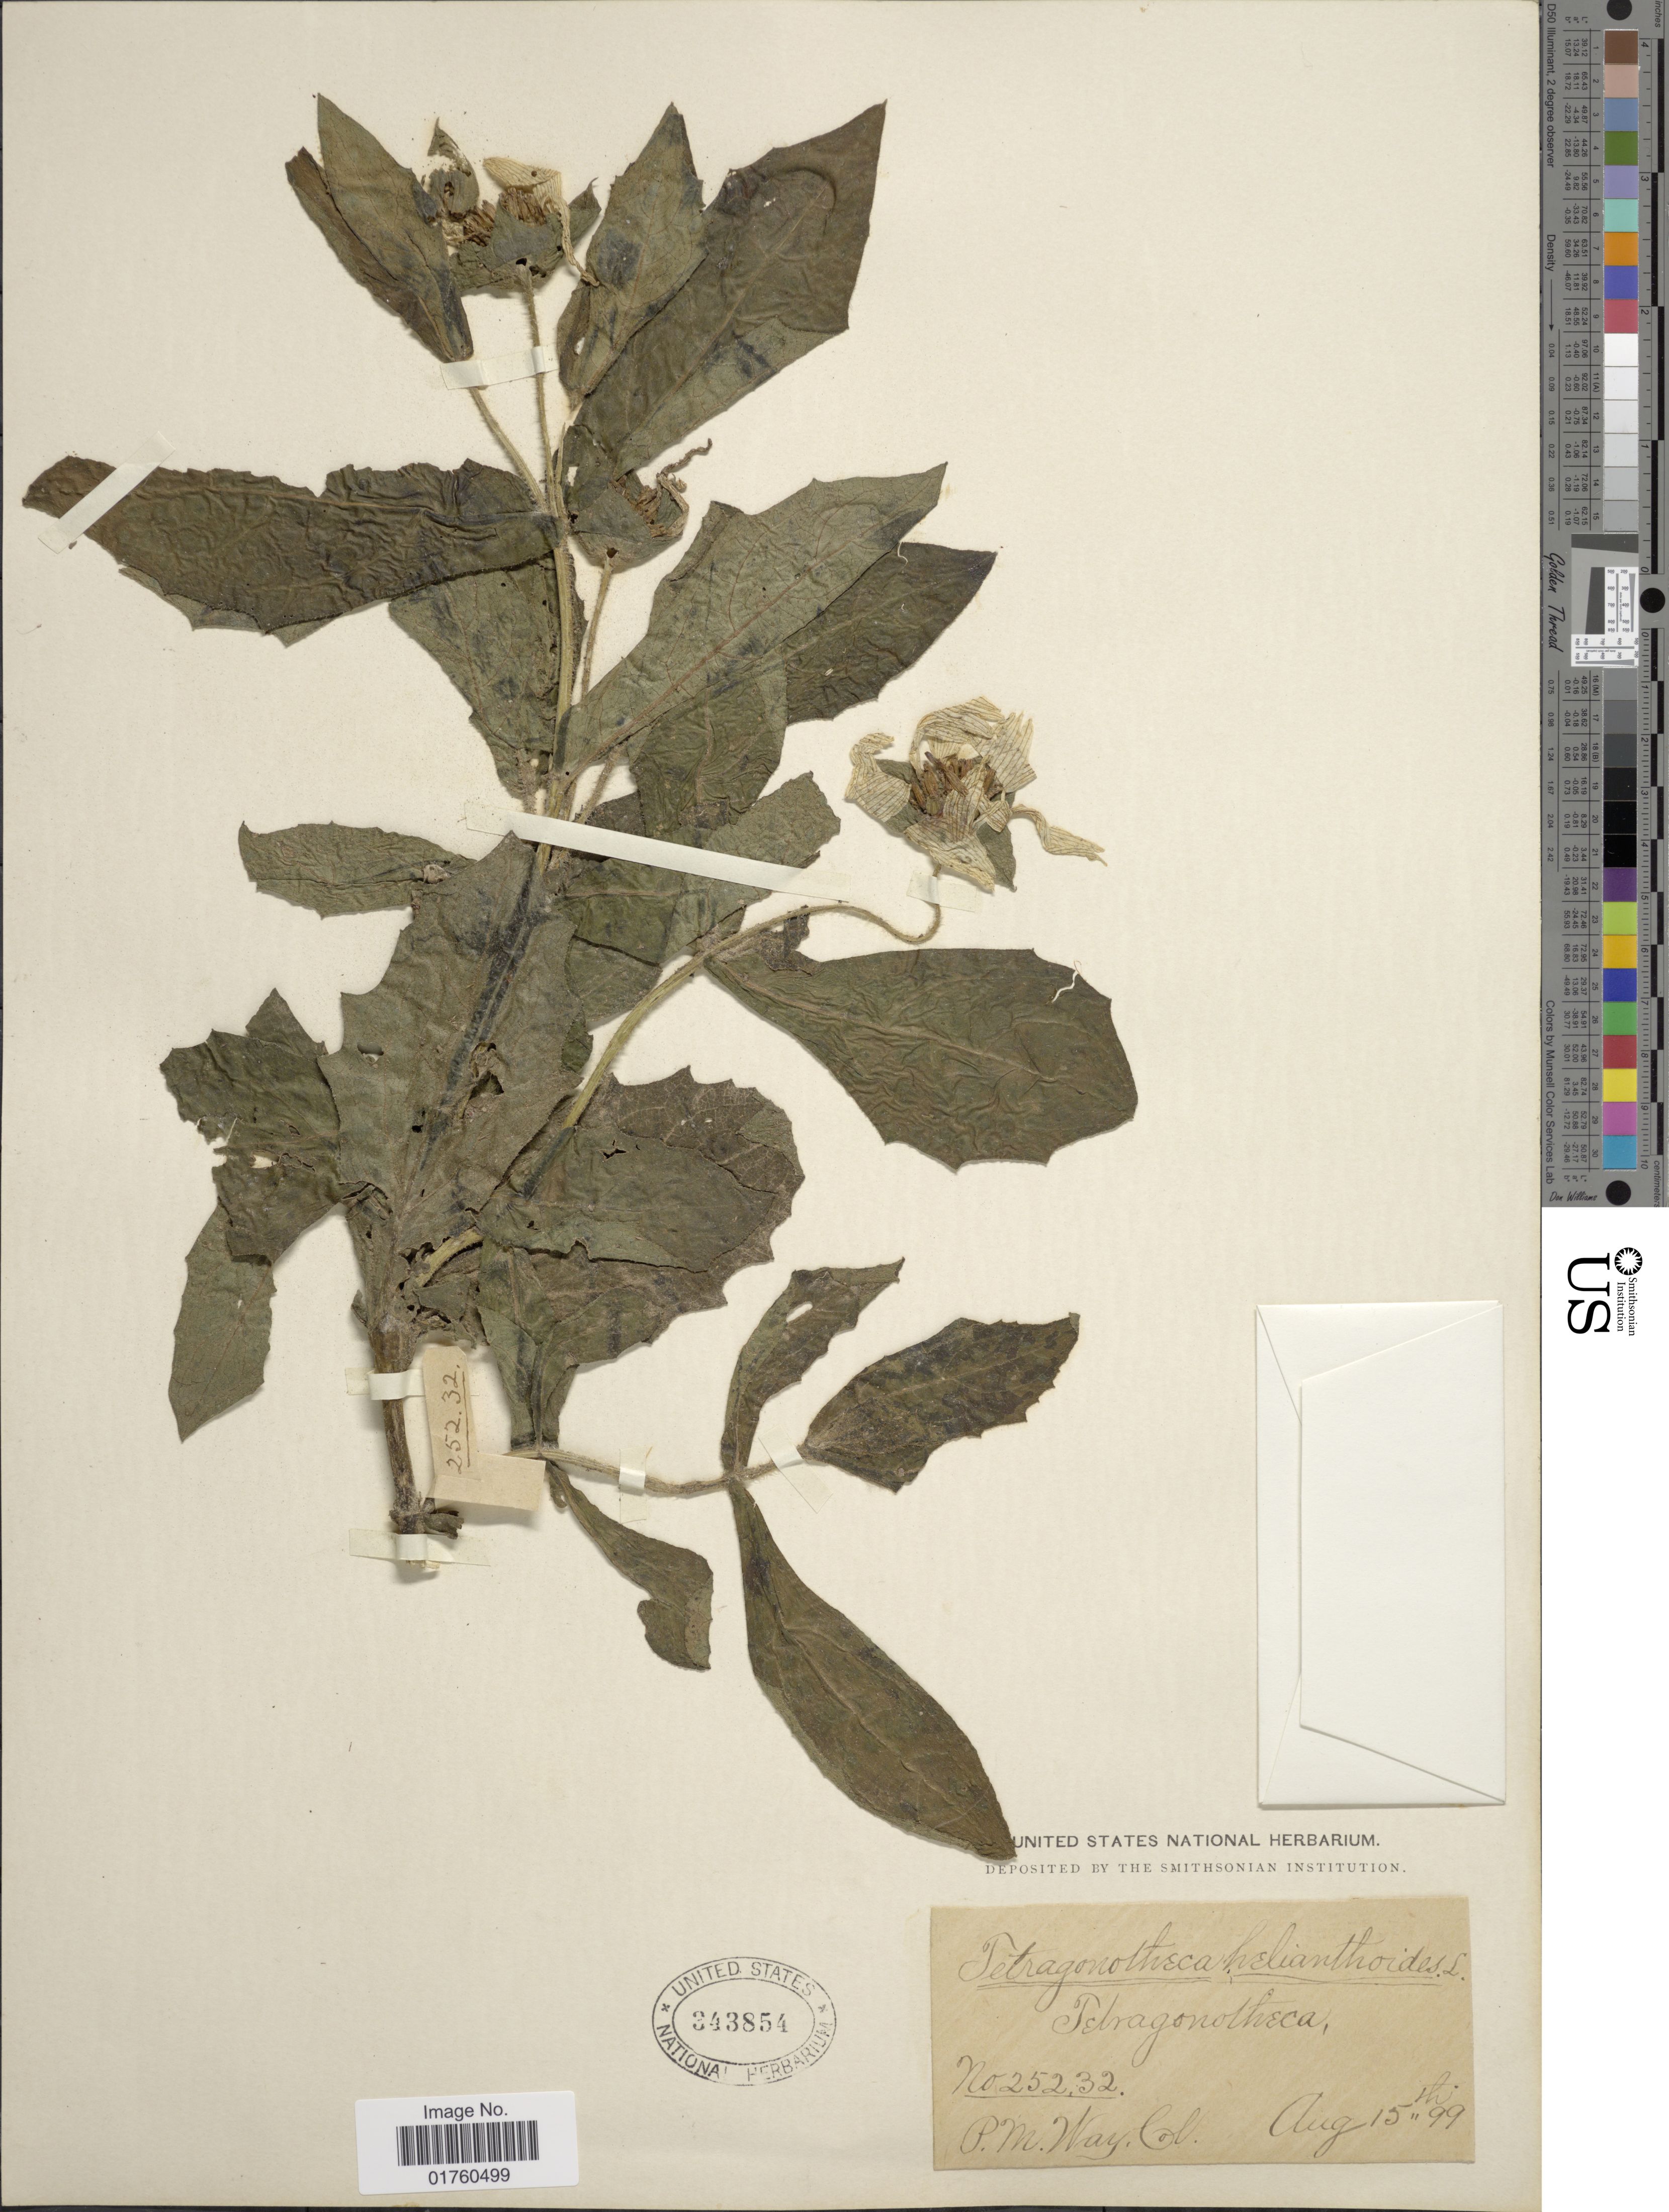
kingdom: Plantae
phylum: Tracheophyta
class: Magnoliopsida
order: Asterales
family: Asteraceae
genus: Tetragonotheca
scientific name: Tetragonotheca helianthoides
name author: L.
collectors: P. Way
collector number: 25232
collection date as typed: Transcribed d/m/y: 15/8/99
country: United States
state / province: Colorado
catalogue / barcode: US 343854